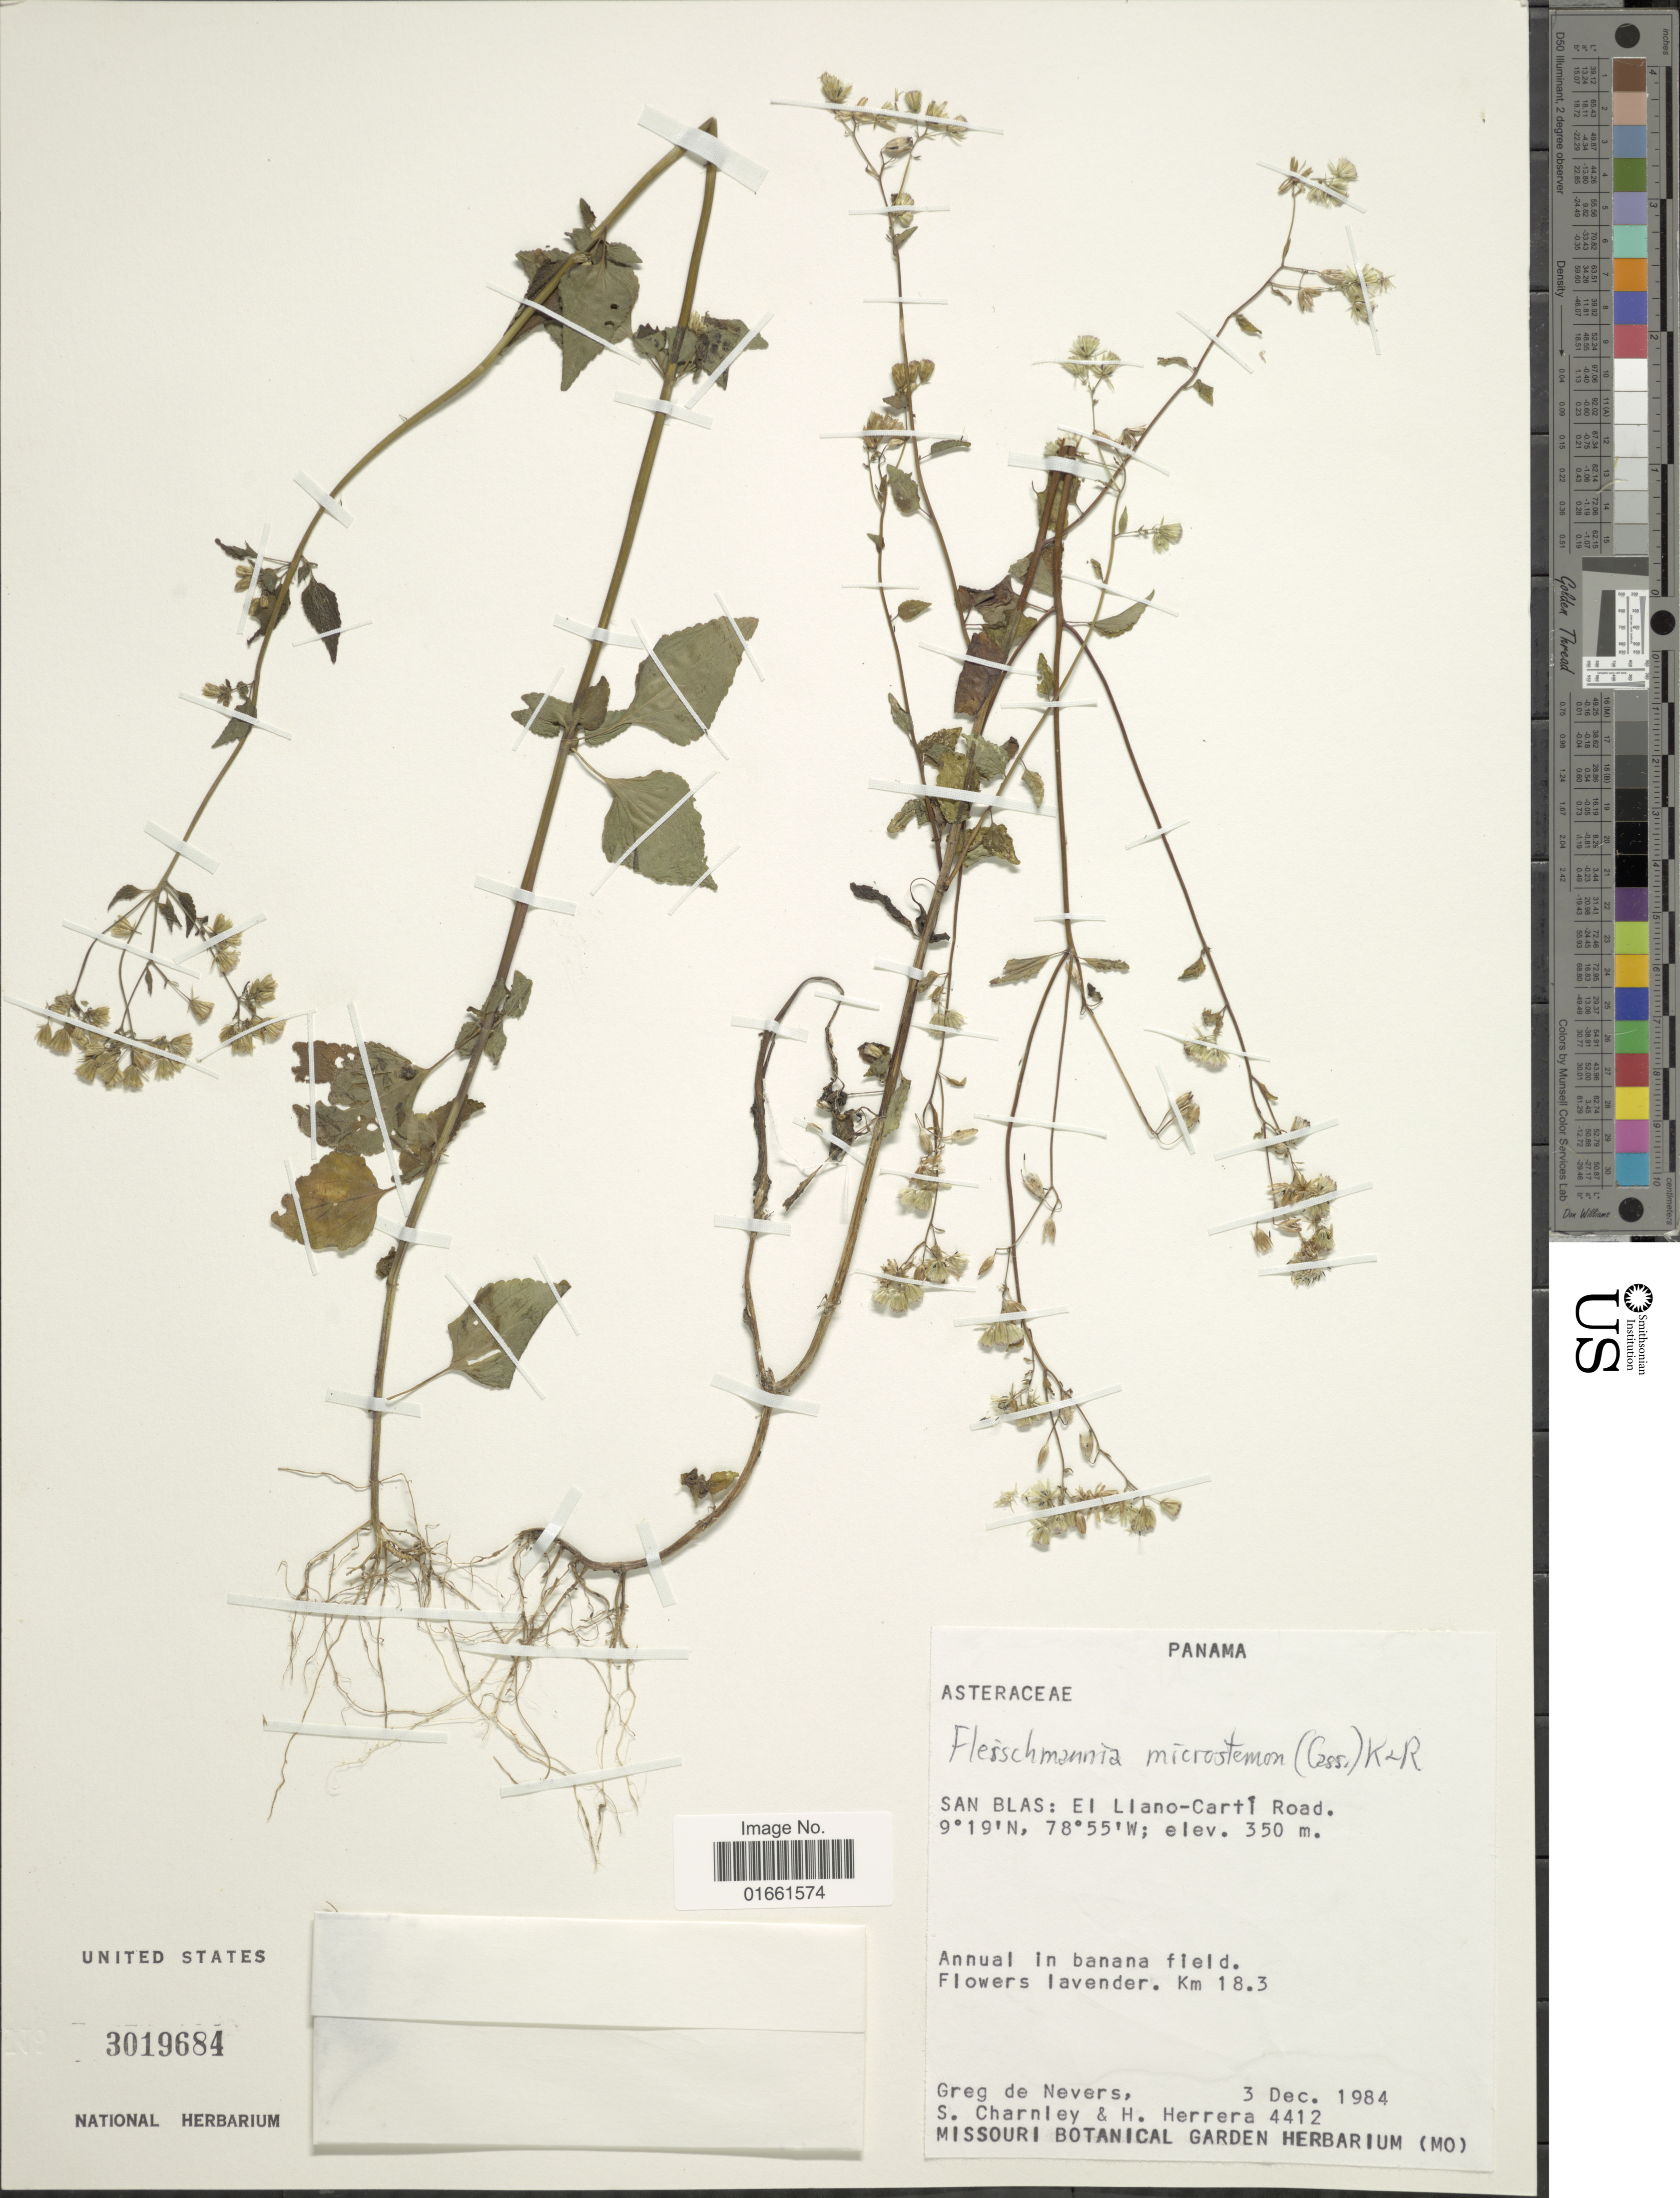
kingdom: Plantae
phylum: Tracheophyta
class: Magnoliopsida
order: Asterales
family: Asteraceae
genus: Fleischmannia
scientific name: Fleischmannia microstemon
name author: (Cass.) R.M. King & H. Rob.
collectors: G. C. de Nevers, S. Charnley & H. Herrera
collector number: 4412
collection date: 1984-12-03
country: Panama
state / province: Kuna Yala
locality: San Blas: El Llano - Carti road, Anual in banana field, Km 18.3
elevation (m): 350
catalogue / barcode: US 3019684